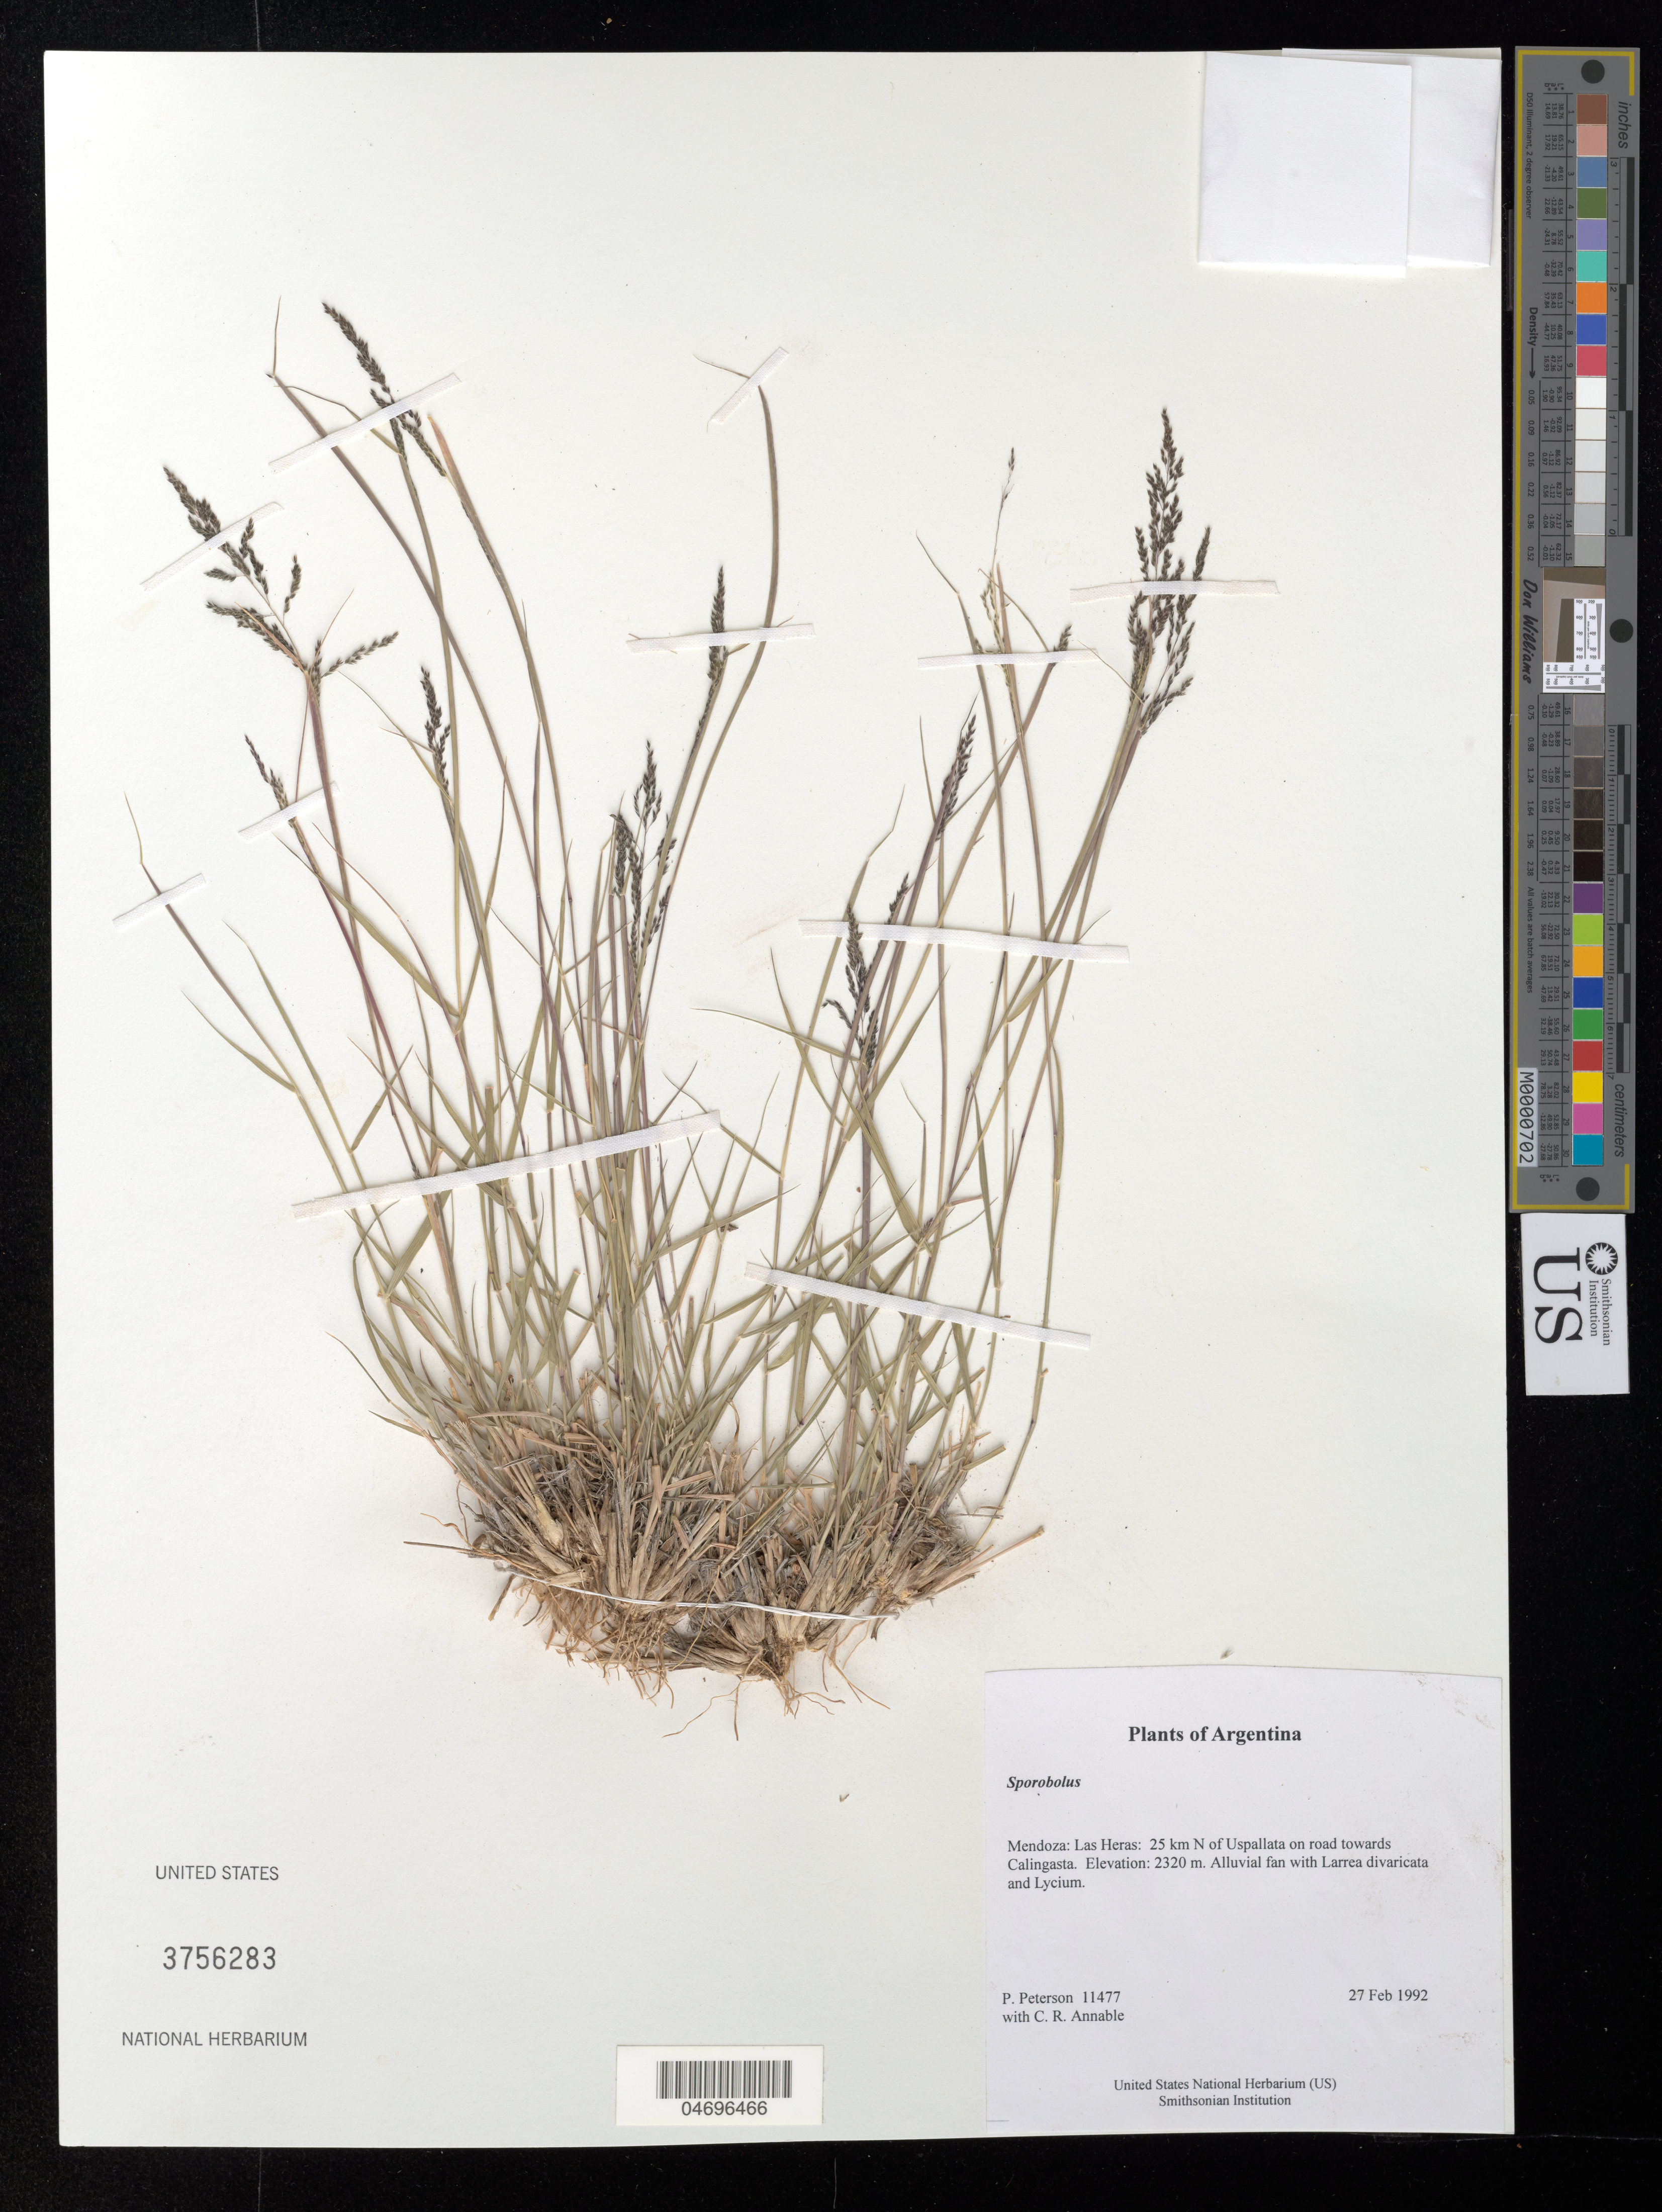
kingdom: Plantae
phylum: Tracheophyta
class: Liliopsida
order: Poales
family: Poaceae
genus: Sporobolus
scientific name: Sporobolus sp.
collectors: P. M. Peterson & C. R. Annable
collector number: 11477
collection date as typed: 27 Feb 1992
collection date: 1992-02-27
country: Argentina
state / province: Mendoza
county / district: Las Heras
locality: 25 km N of Uspallata on road towards Calingasta.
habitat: Alluvial fan with Larrea divaricata and Lycium.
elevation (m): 2320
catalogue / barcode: US 3756283